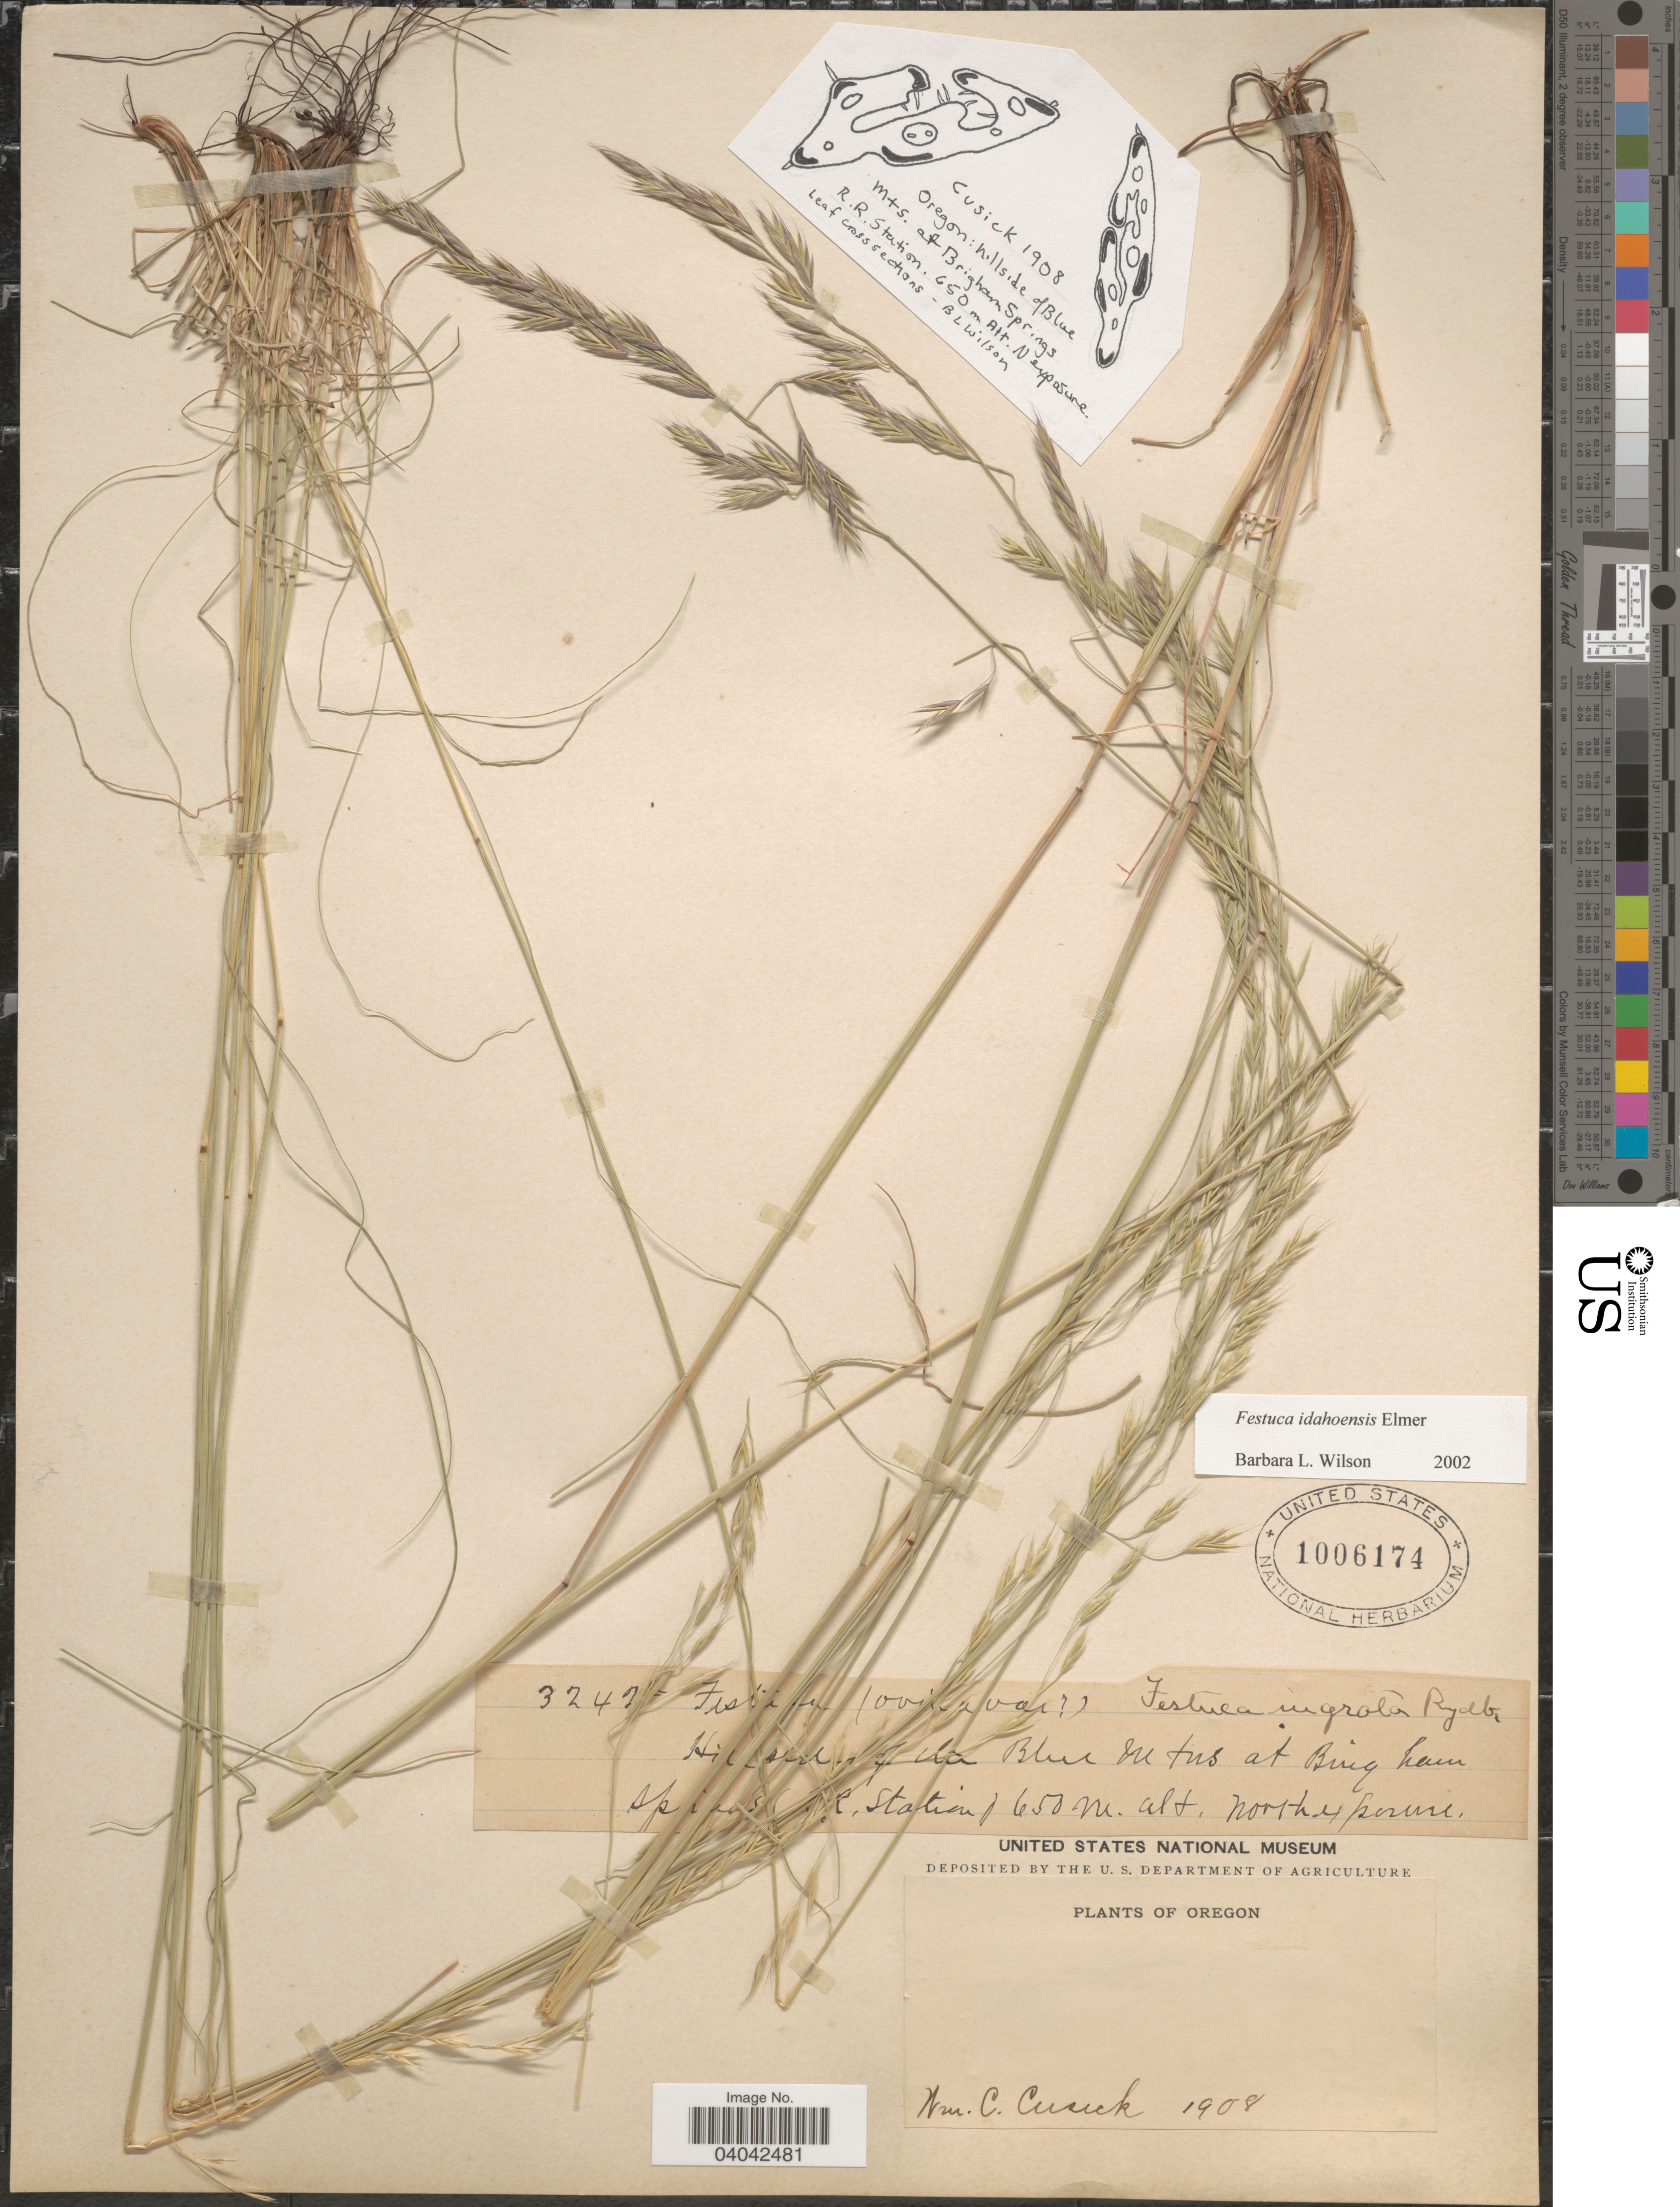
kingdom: Plantae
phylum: Tracheophyta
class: Liliopsida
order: Poales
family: Poaceae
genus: Festuca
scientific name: Festuca idahoensis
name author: Elmer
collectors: W. C. Cusick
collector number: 3242*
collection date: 1980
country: United States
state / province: Oregon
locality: Hillside of Blue Mts at Bingham Springs. R. R. Station. N exposure. North of prairie.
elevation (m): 650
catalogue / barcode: US 1006174